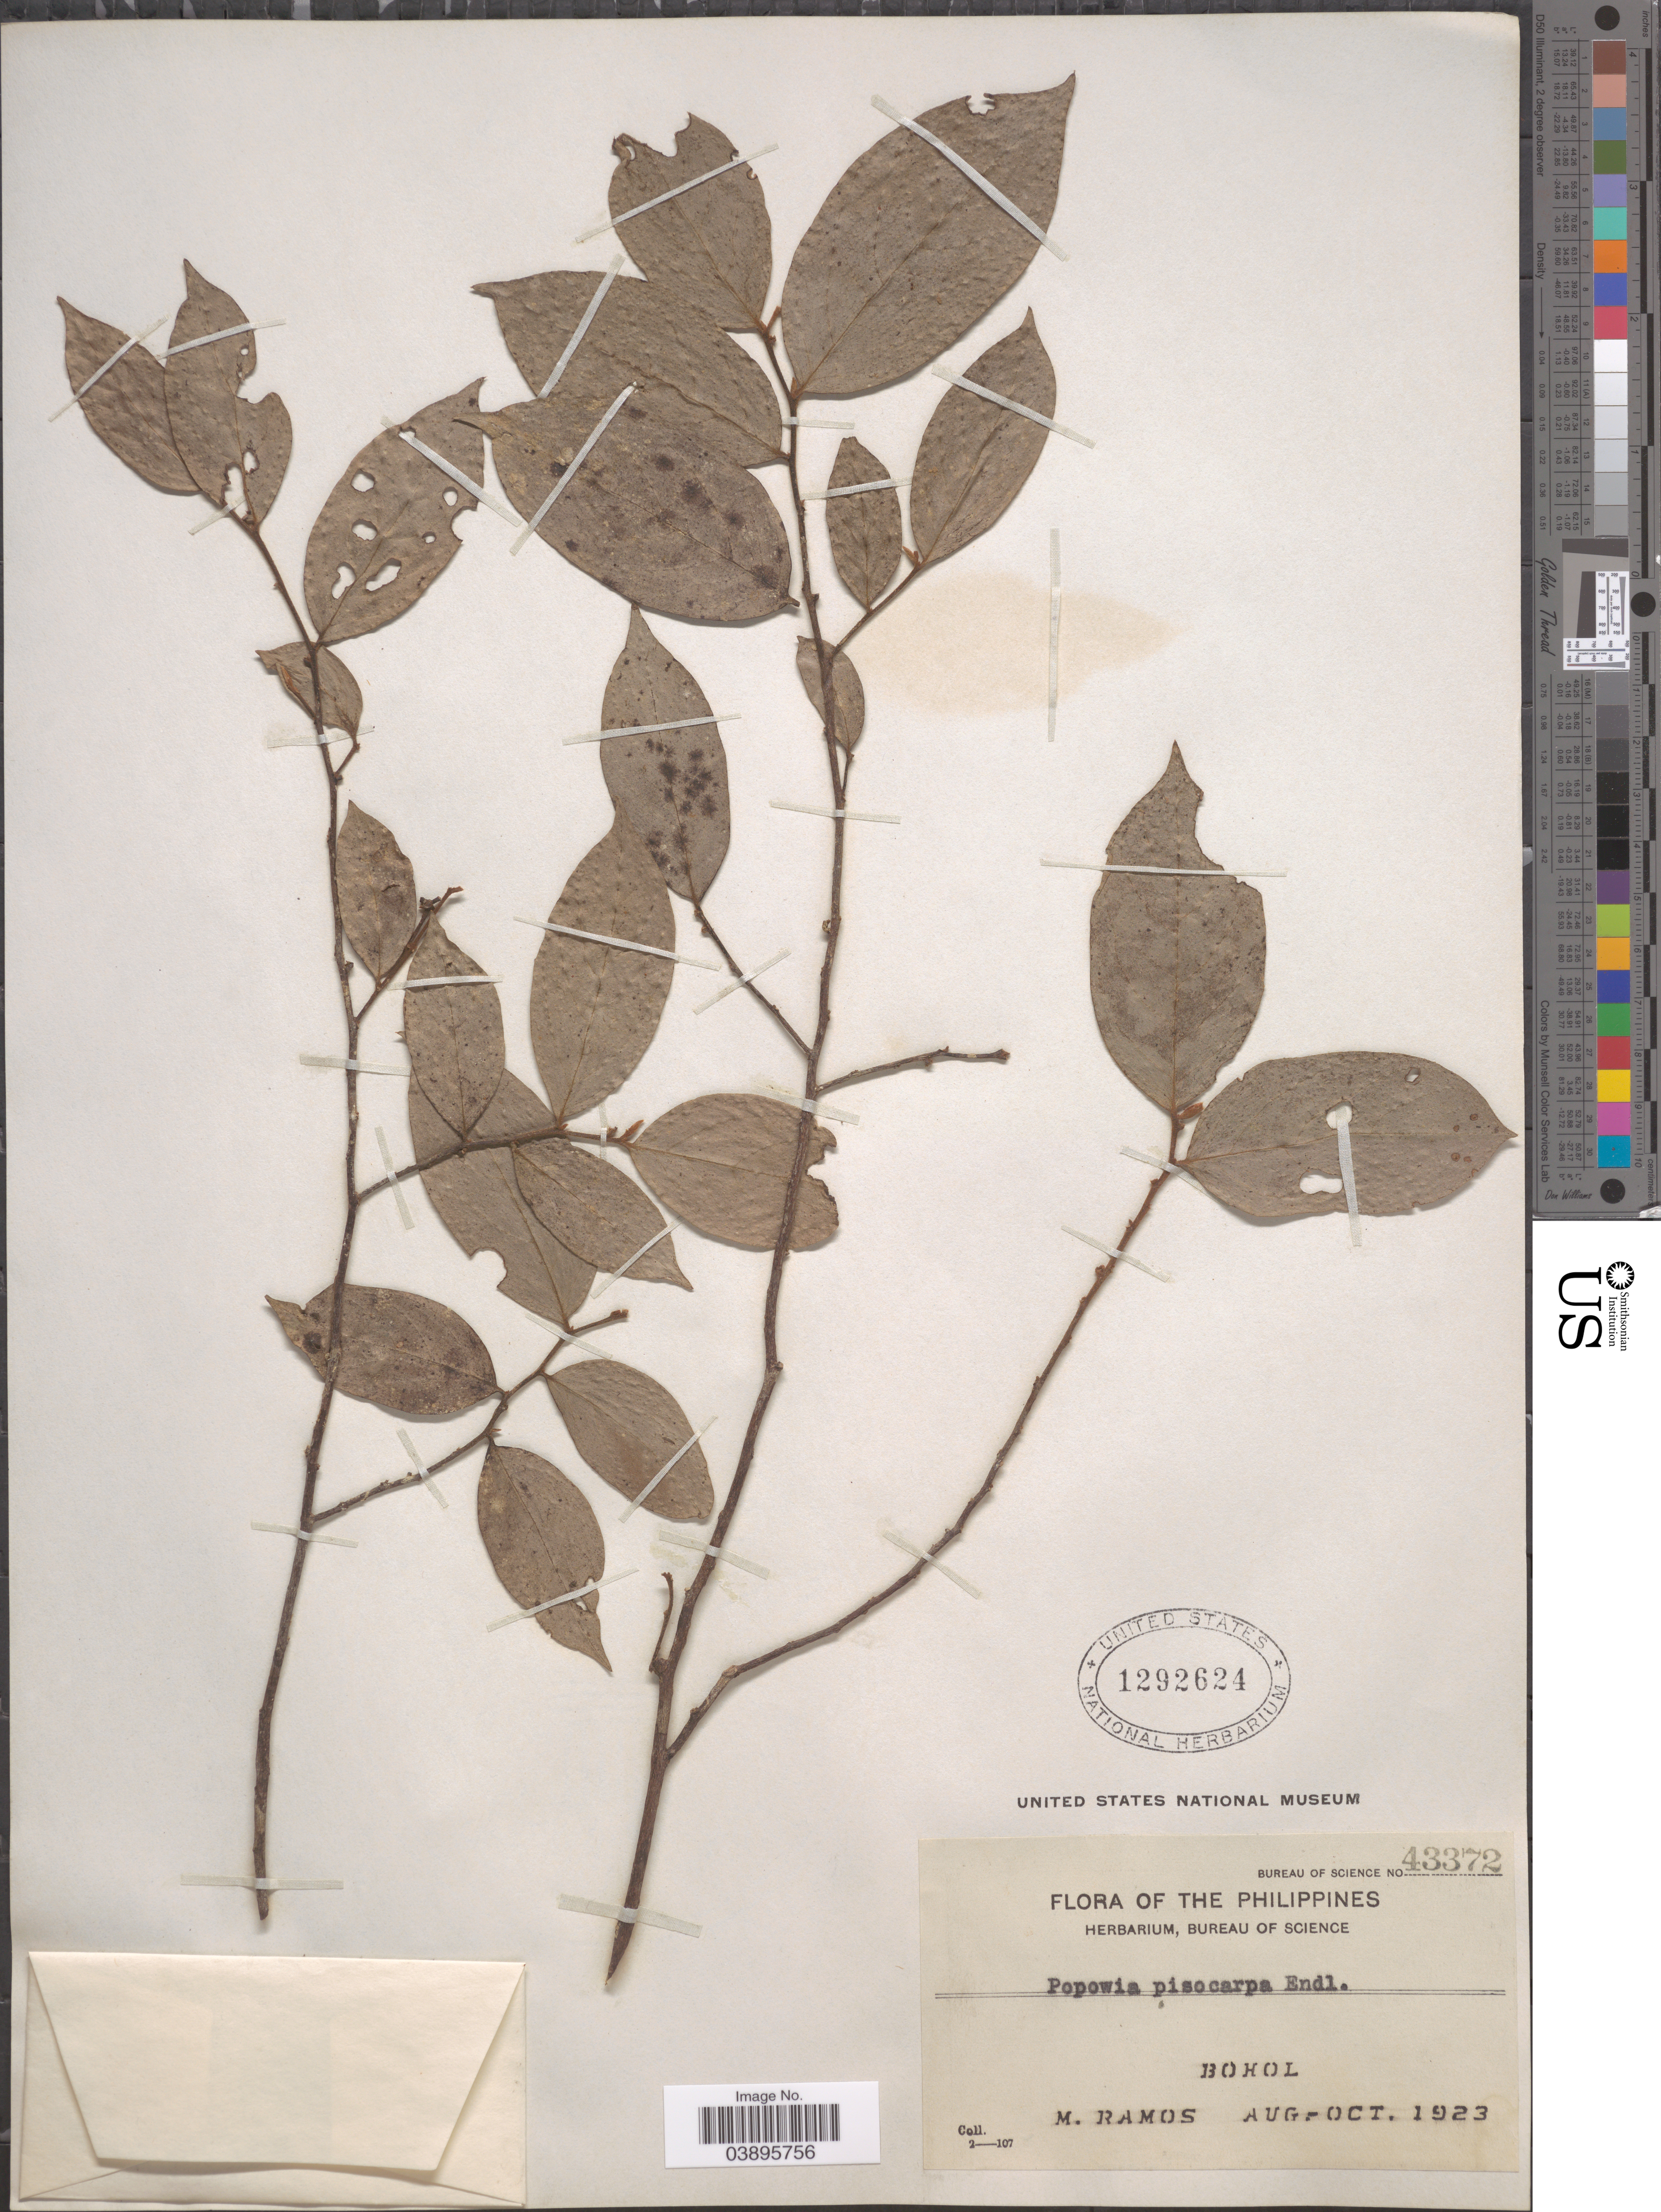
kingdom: Plantae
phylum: Tracheophyta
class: Magnoliopsida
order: Magnoliales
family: Annonaceae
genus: Popowia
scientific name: Popowia pisocarpa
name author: (Blume) Endl.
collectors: M. Ramos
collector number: Bureau of Science 43372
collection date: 1923-08/1923-10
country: Philippines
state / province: Central Visayas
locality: Bohol.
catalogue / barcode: US 1292624